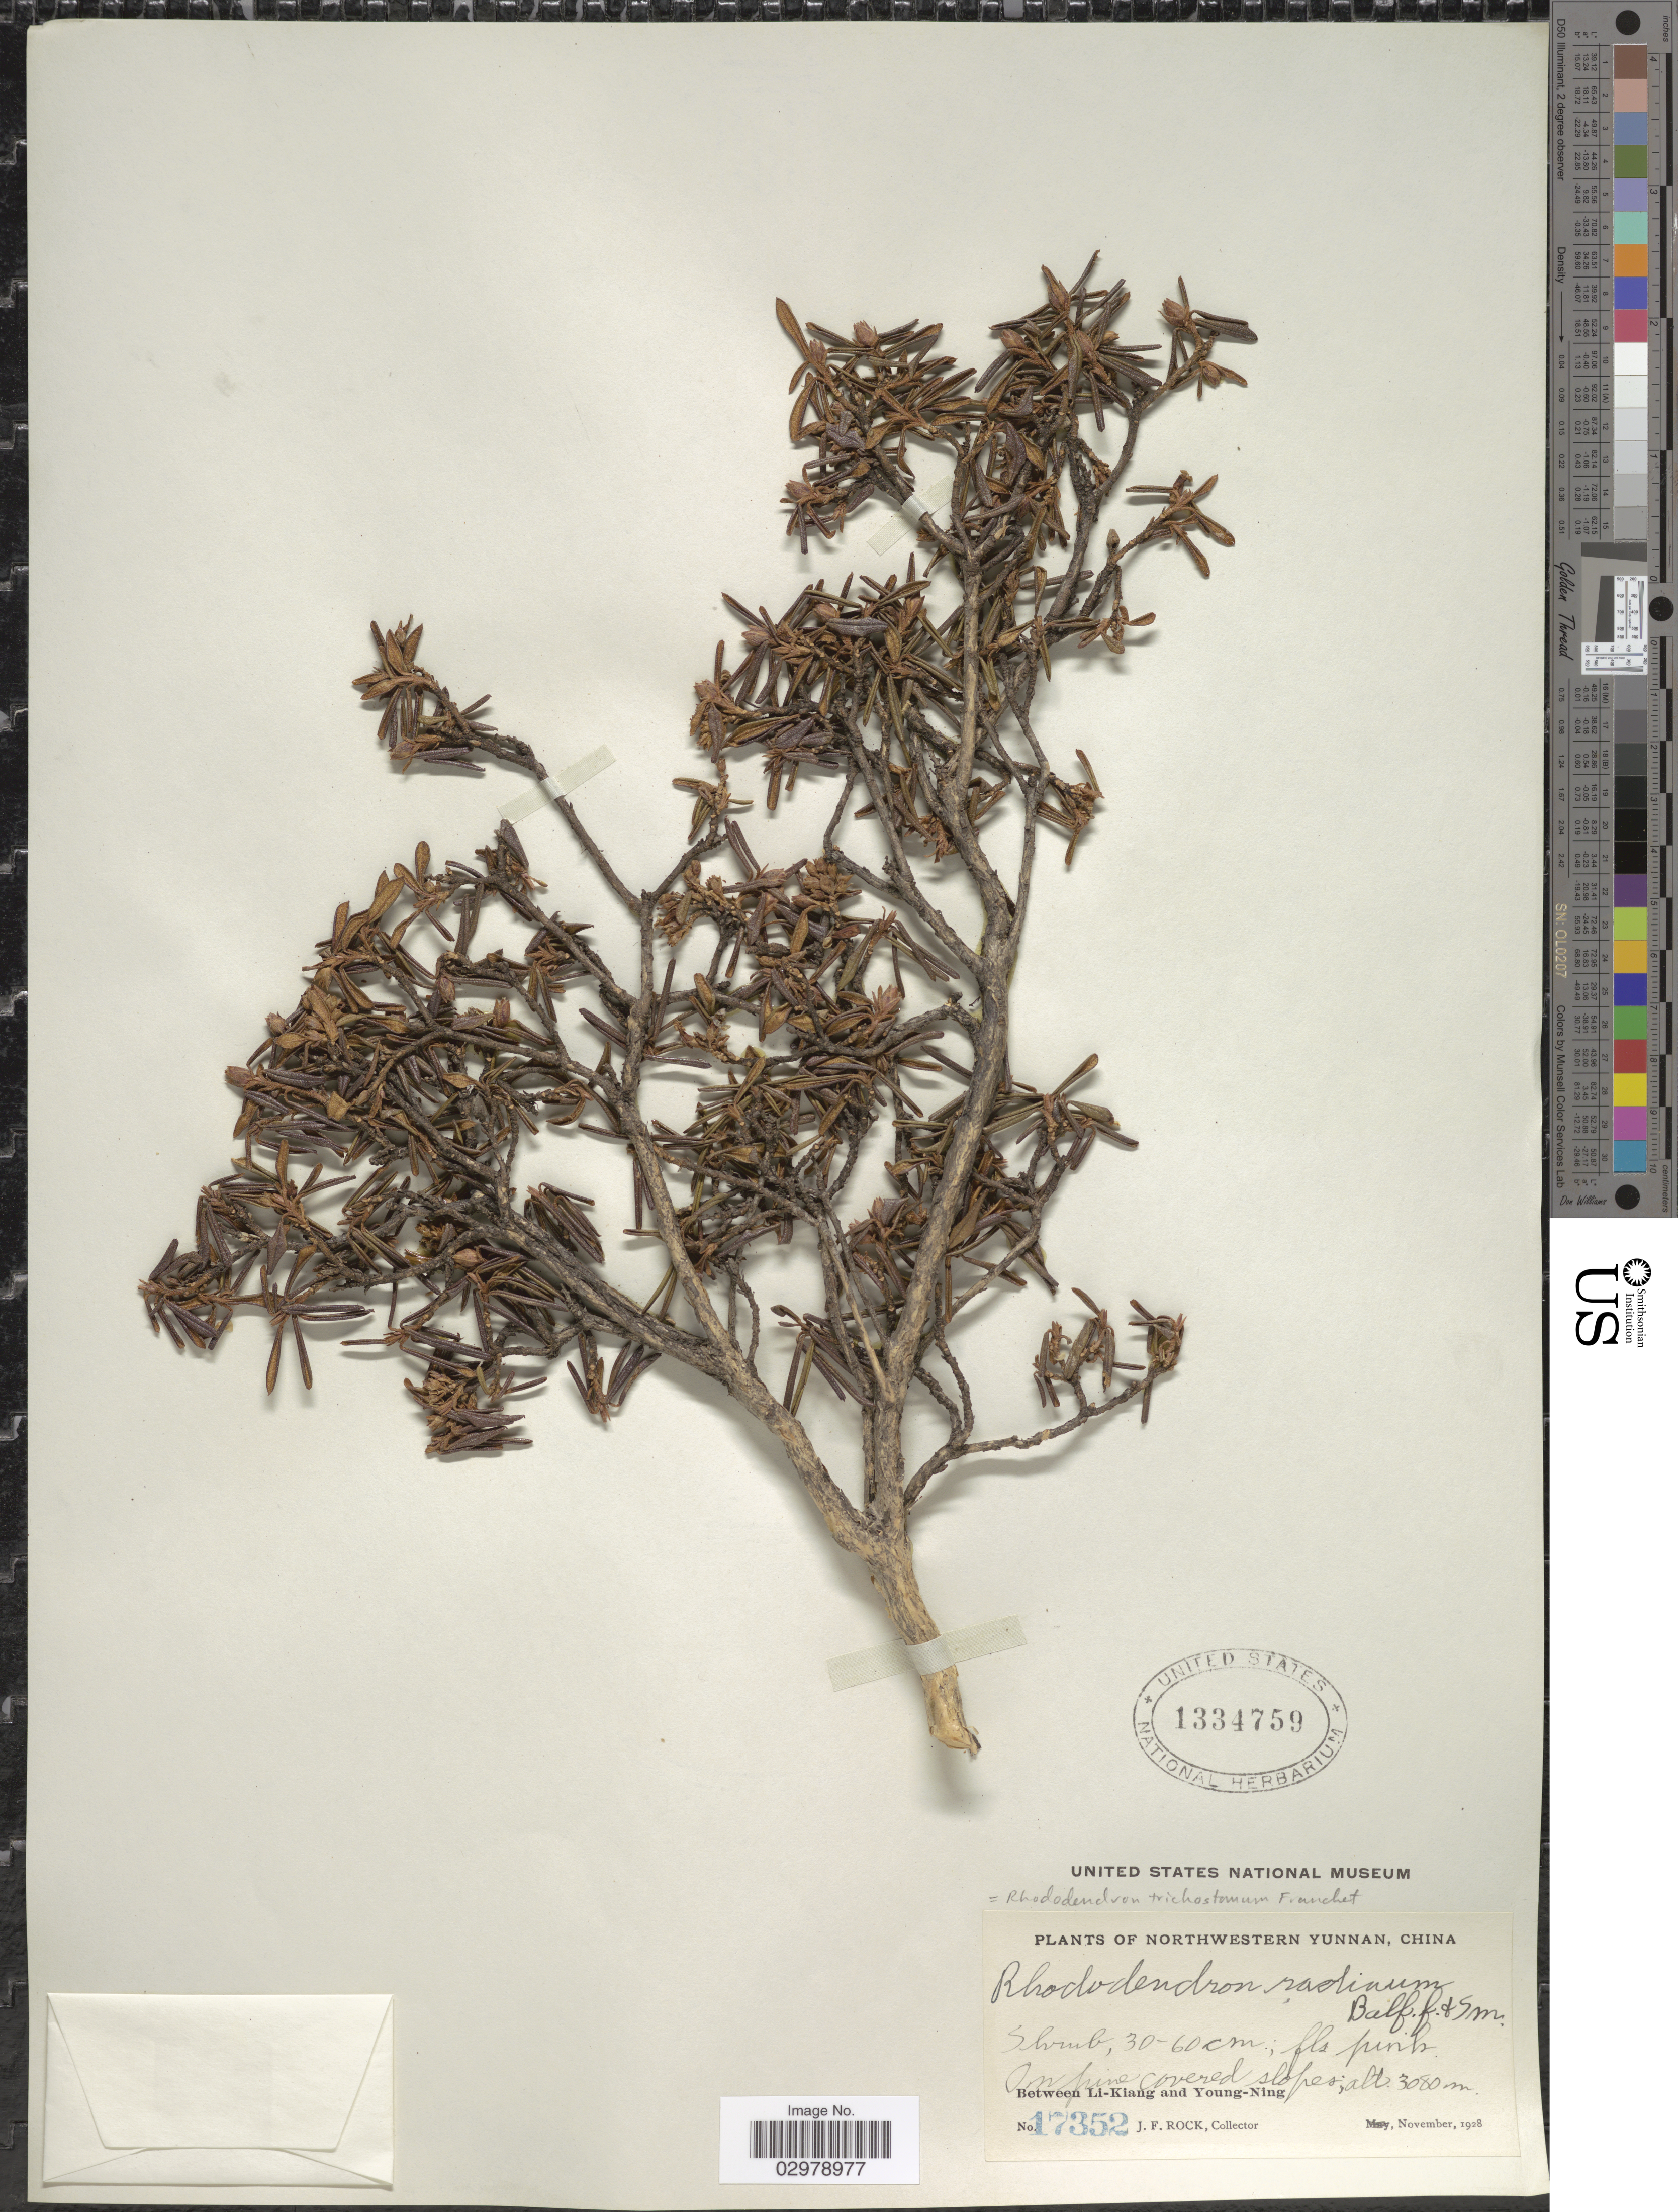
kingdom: Plantae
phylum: Tracheophyta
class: Magnoliopsida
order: Ericales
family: Ericaceae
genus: Rhododendron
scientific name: Rhododendron trichostomum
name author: Franch.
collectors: J. Rock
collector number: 17352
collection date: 1928-11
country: China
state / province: Yunnan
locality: Northwestern Yunnan. Between Li-KIang and Young-Ning.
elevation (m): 3080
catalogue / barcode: US 1334759